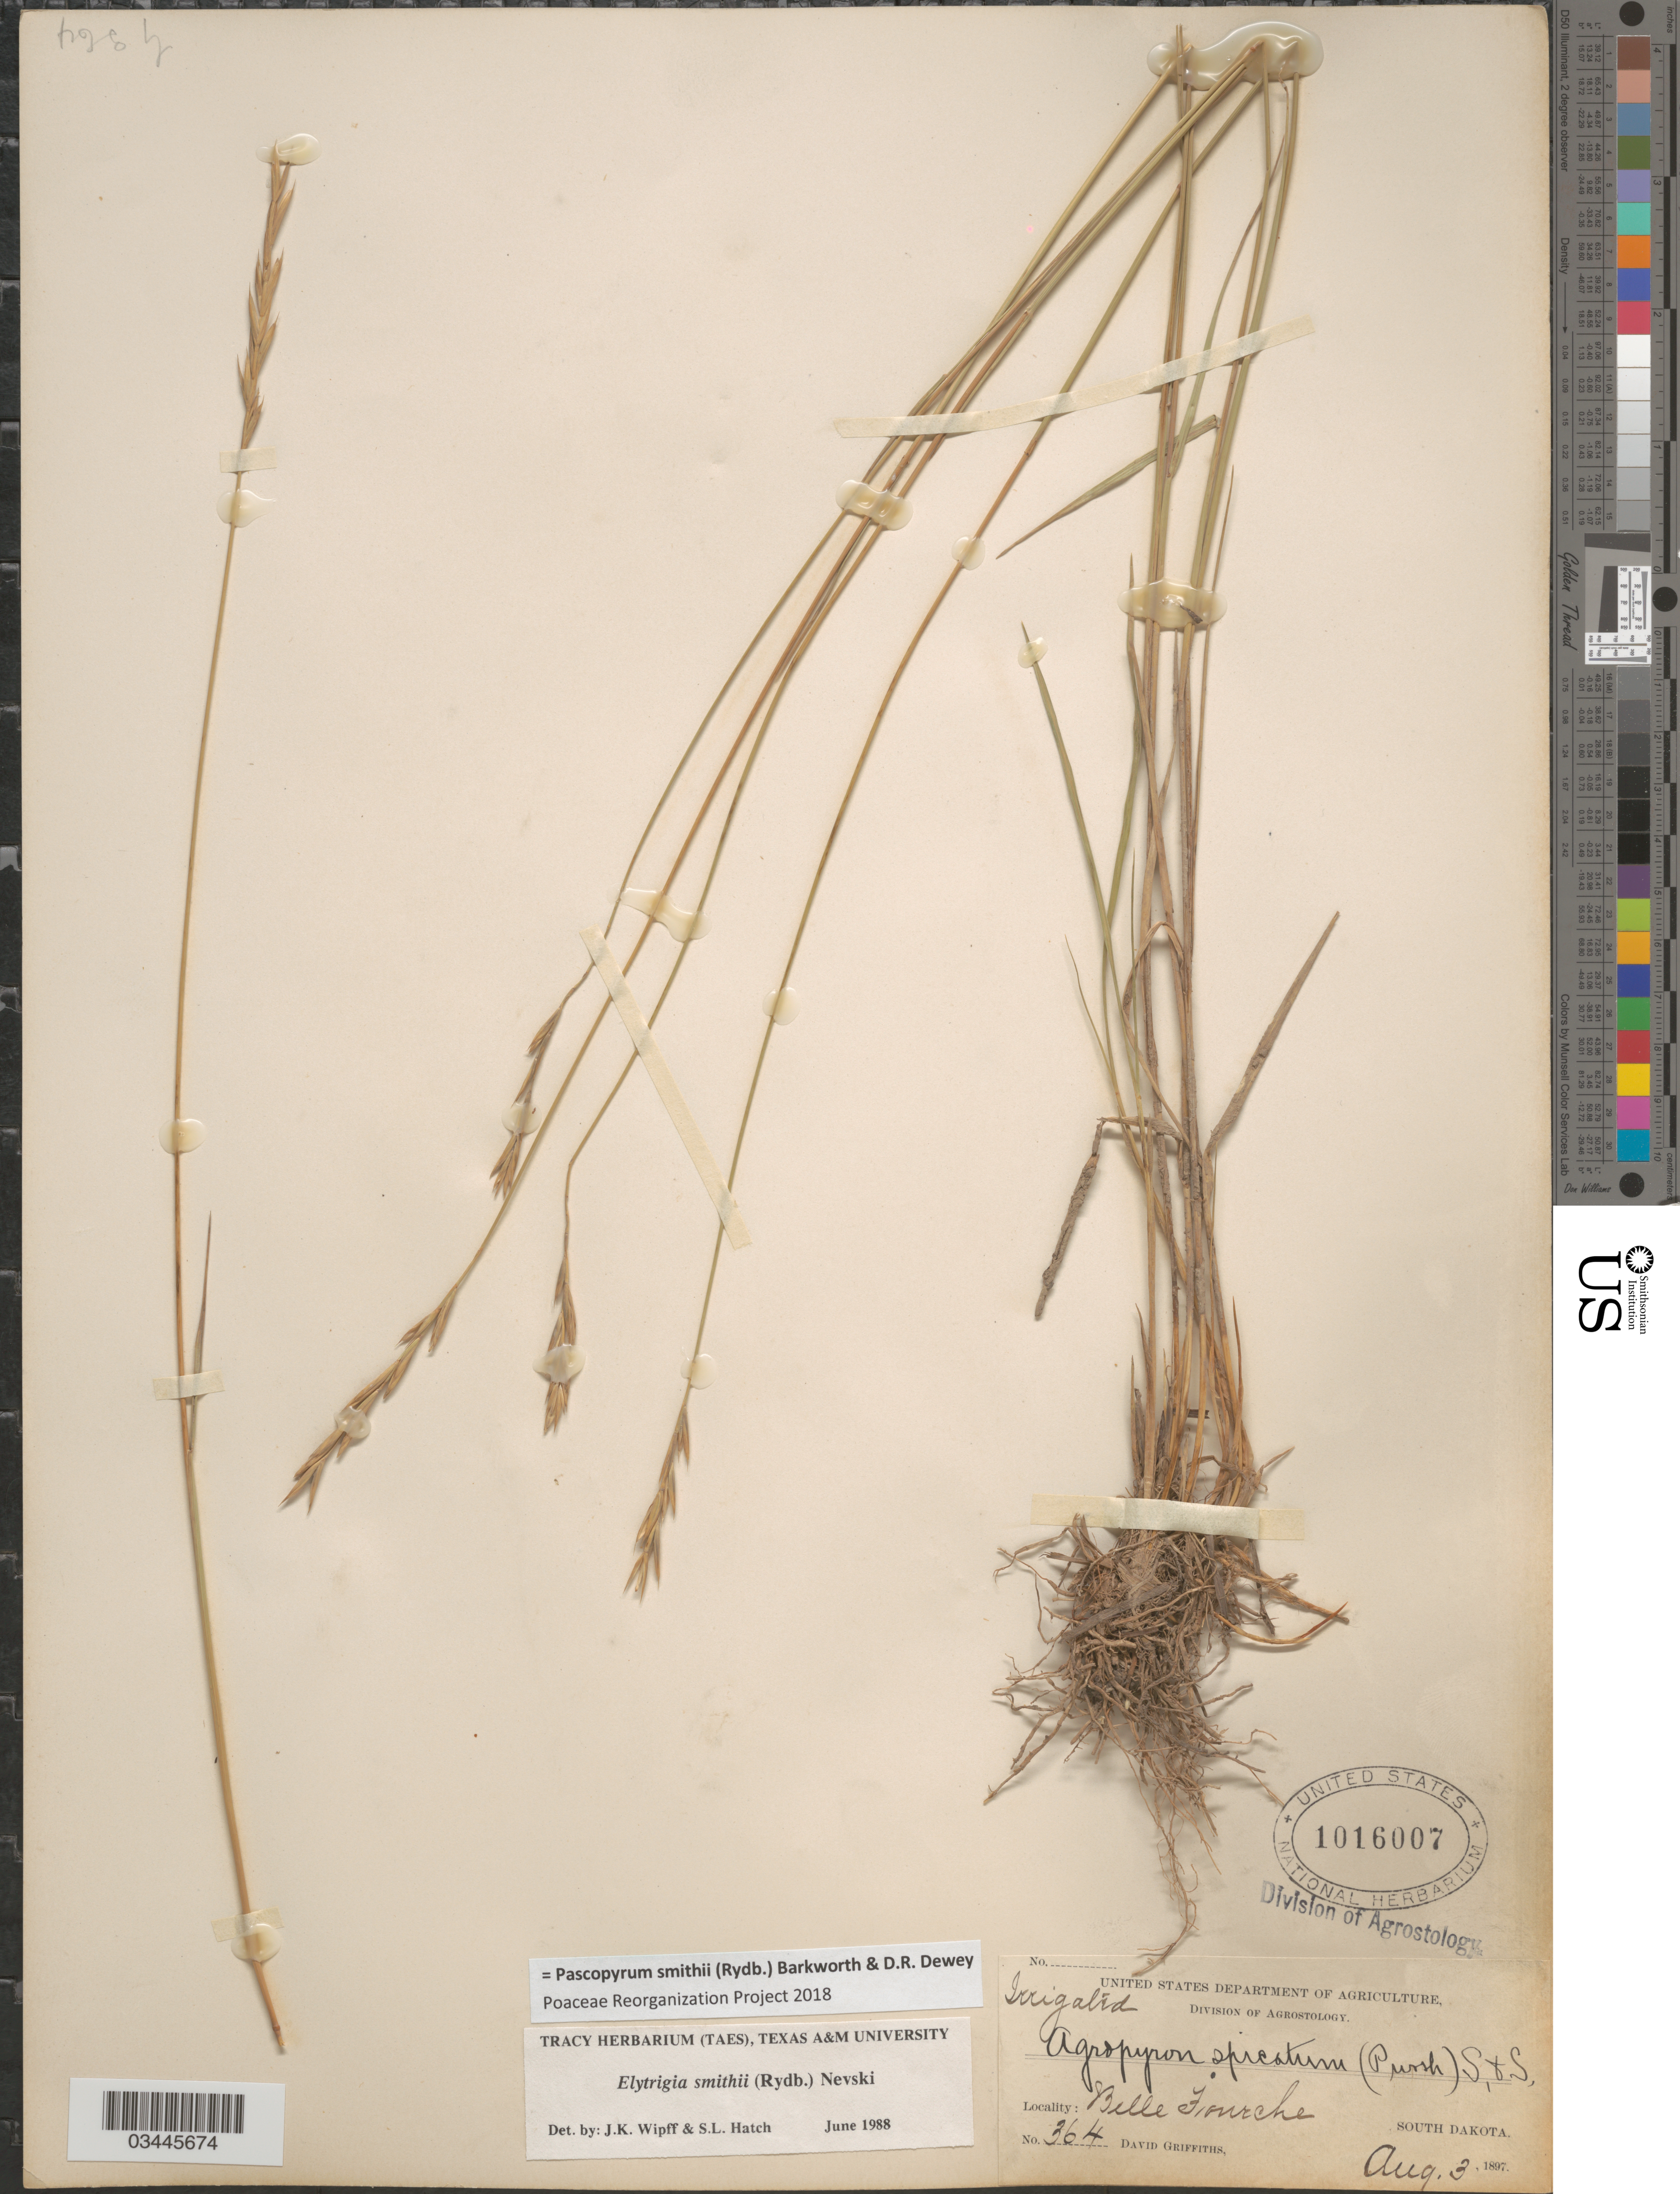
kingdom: Plantae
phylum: Tracheophyta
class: Liliopsida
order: Poales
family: Poaceae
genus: Pascopyrum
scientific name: Pascopyrum smithii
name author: (Rydb.) Barkworth & Dewey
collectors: D. Griffiths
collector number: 364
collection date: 1897-08-03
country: United States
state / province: South Dakota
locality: Bell Fourche.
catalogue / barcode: US 1016007